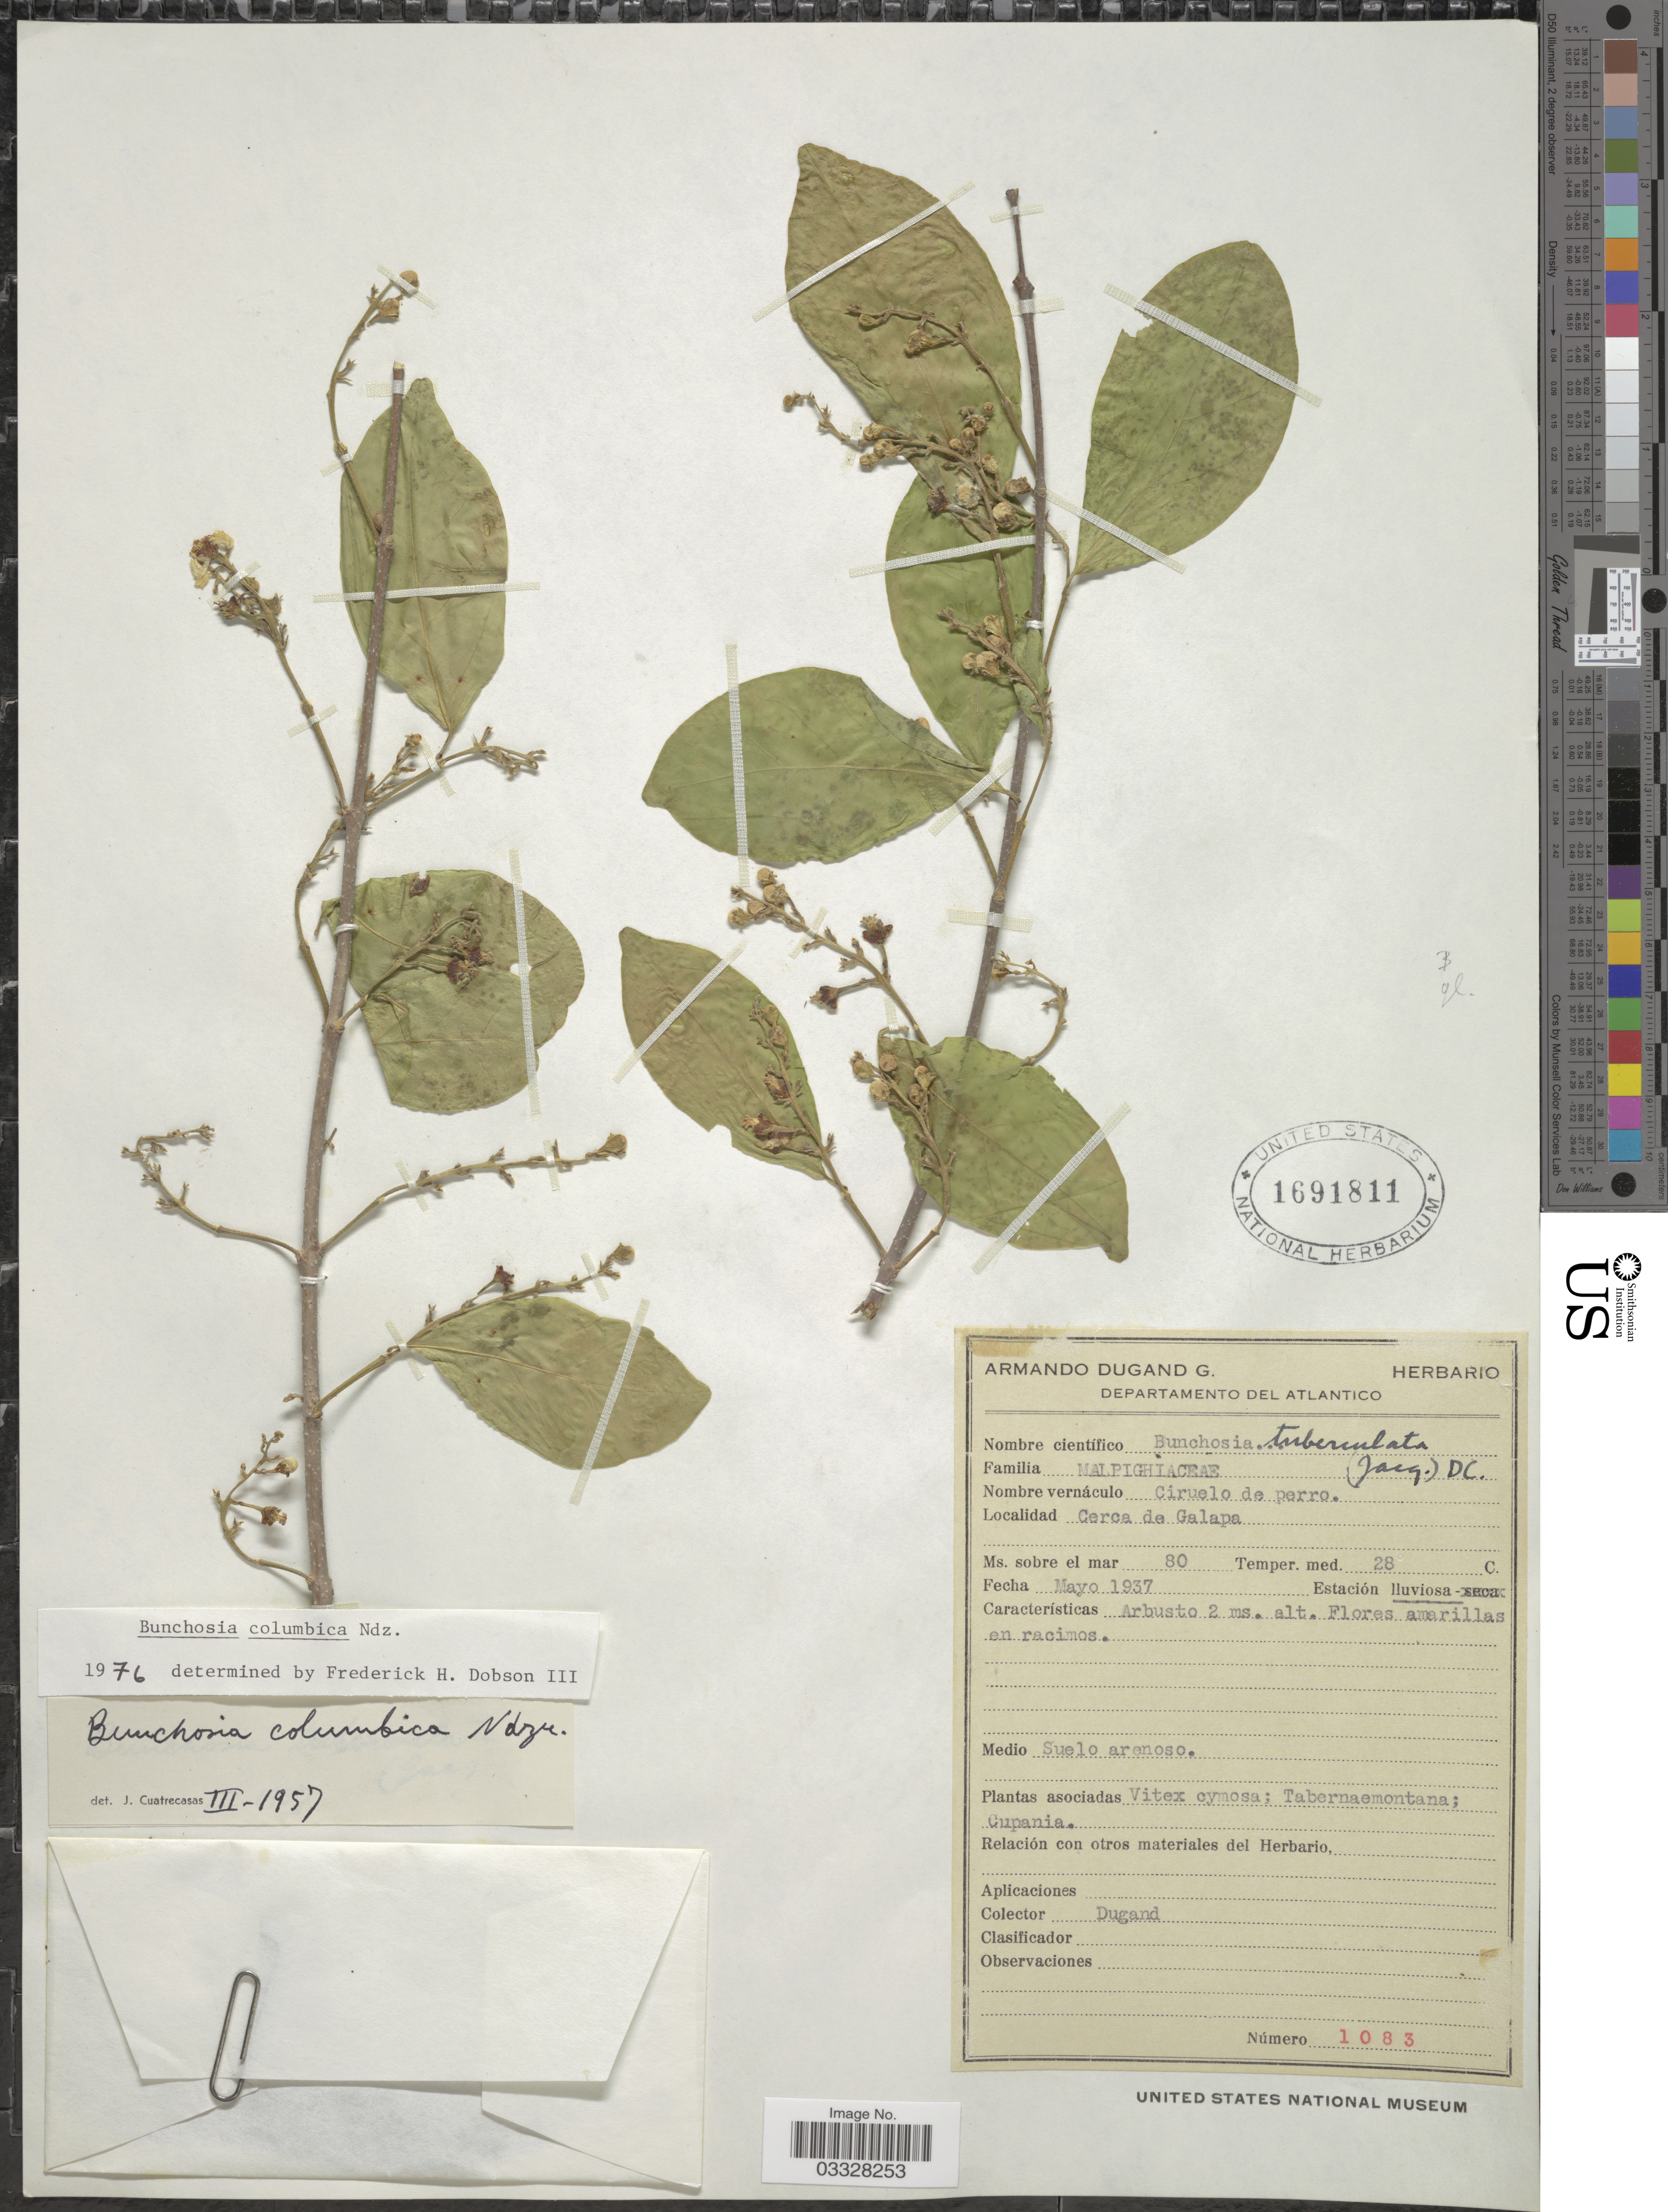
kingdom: Plantae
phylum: Tracheophyta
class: Magnoliopsida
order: Malpighiales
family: Malpighiaceae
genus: Bunchosia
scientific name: Bunchosia columbica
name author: Nied.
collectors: A. Dugand G.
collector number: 1083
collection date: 1937-05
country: Colombia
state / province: Atlántico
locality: Departamento del Atlantico. Cerca de Galapa.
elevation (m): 80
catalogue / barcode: US 1691811